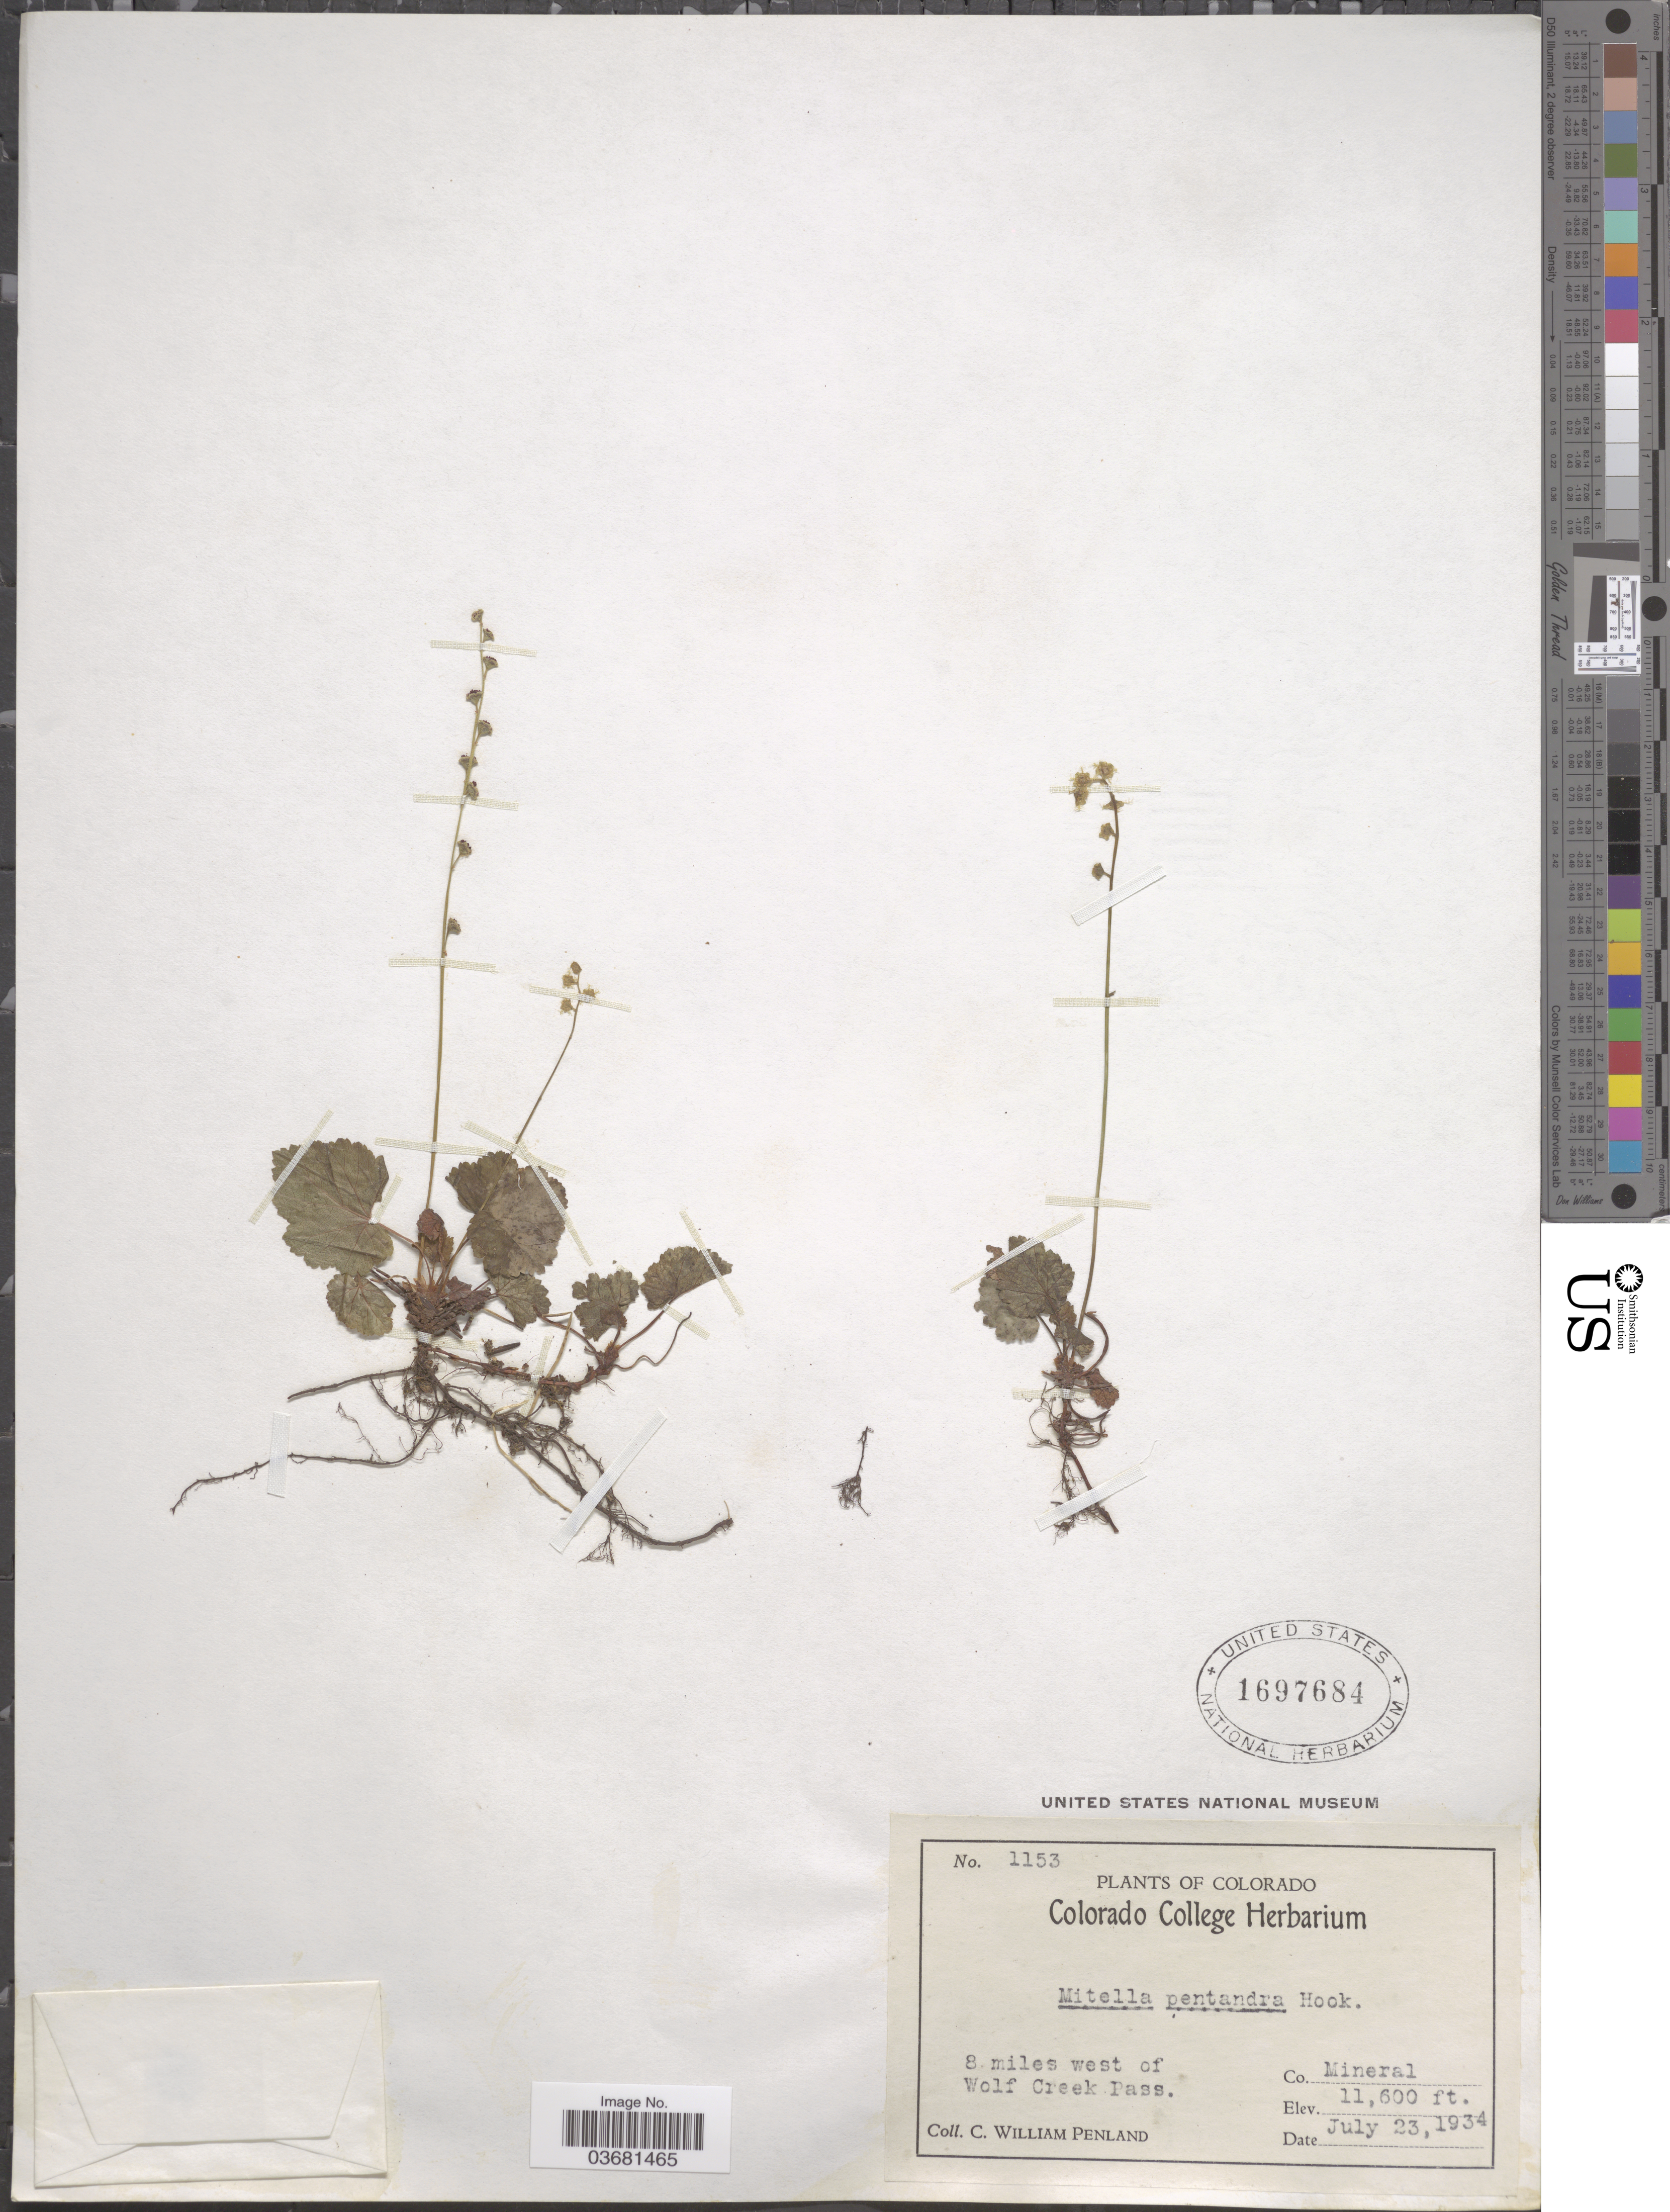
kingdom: Plantae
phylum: Tracheophyta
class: Magnoliopsida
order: Saxifragales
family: Saxifragaceae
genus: Mitella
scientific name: Mitella pentandra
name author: Hook.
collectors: C. W. Penland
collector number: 1153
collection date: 1934-07-23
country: United States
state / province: Colorado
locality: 8 miles west of Wolf Creek Pass. Co. Mineral.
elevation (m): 3536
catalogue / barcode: US 1697684